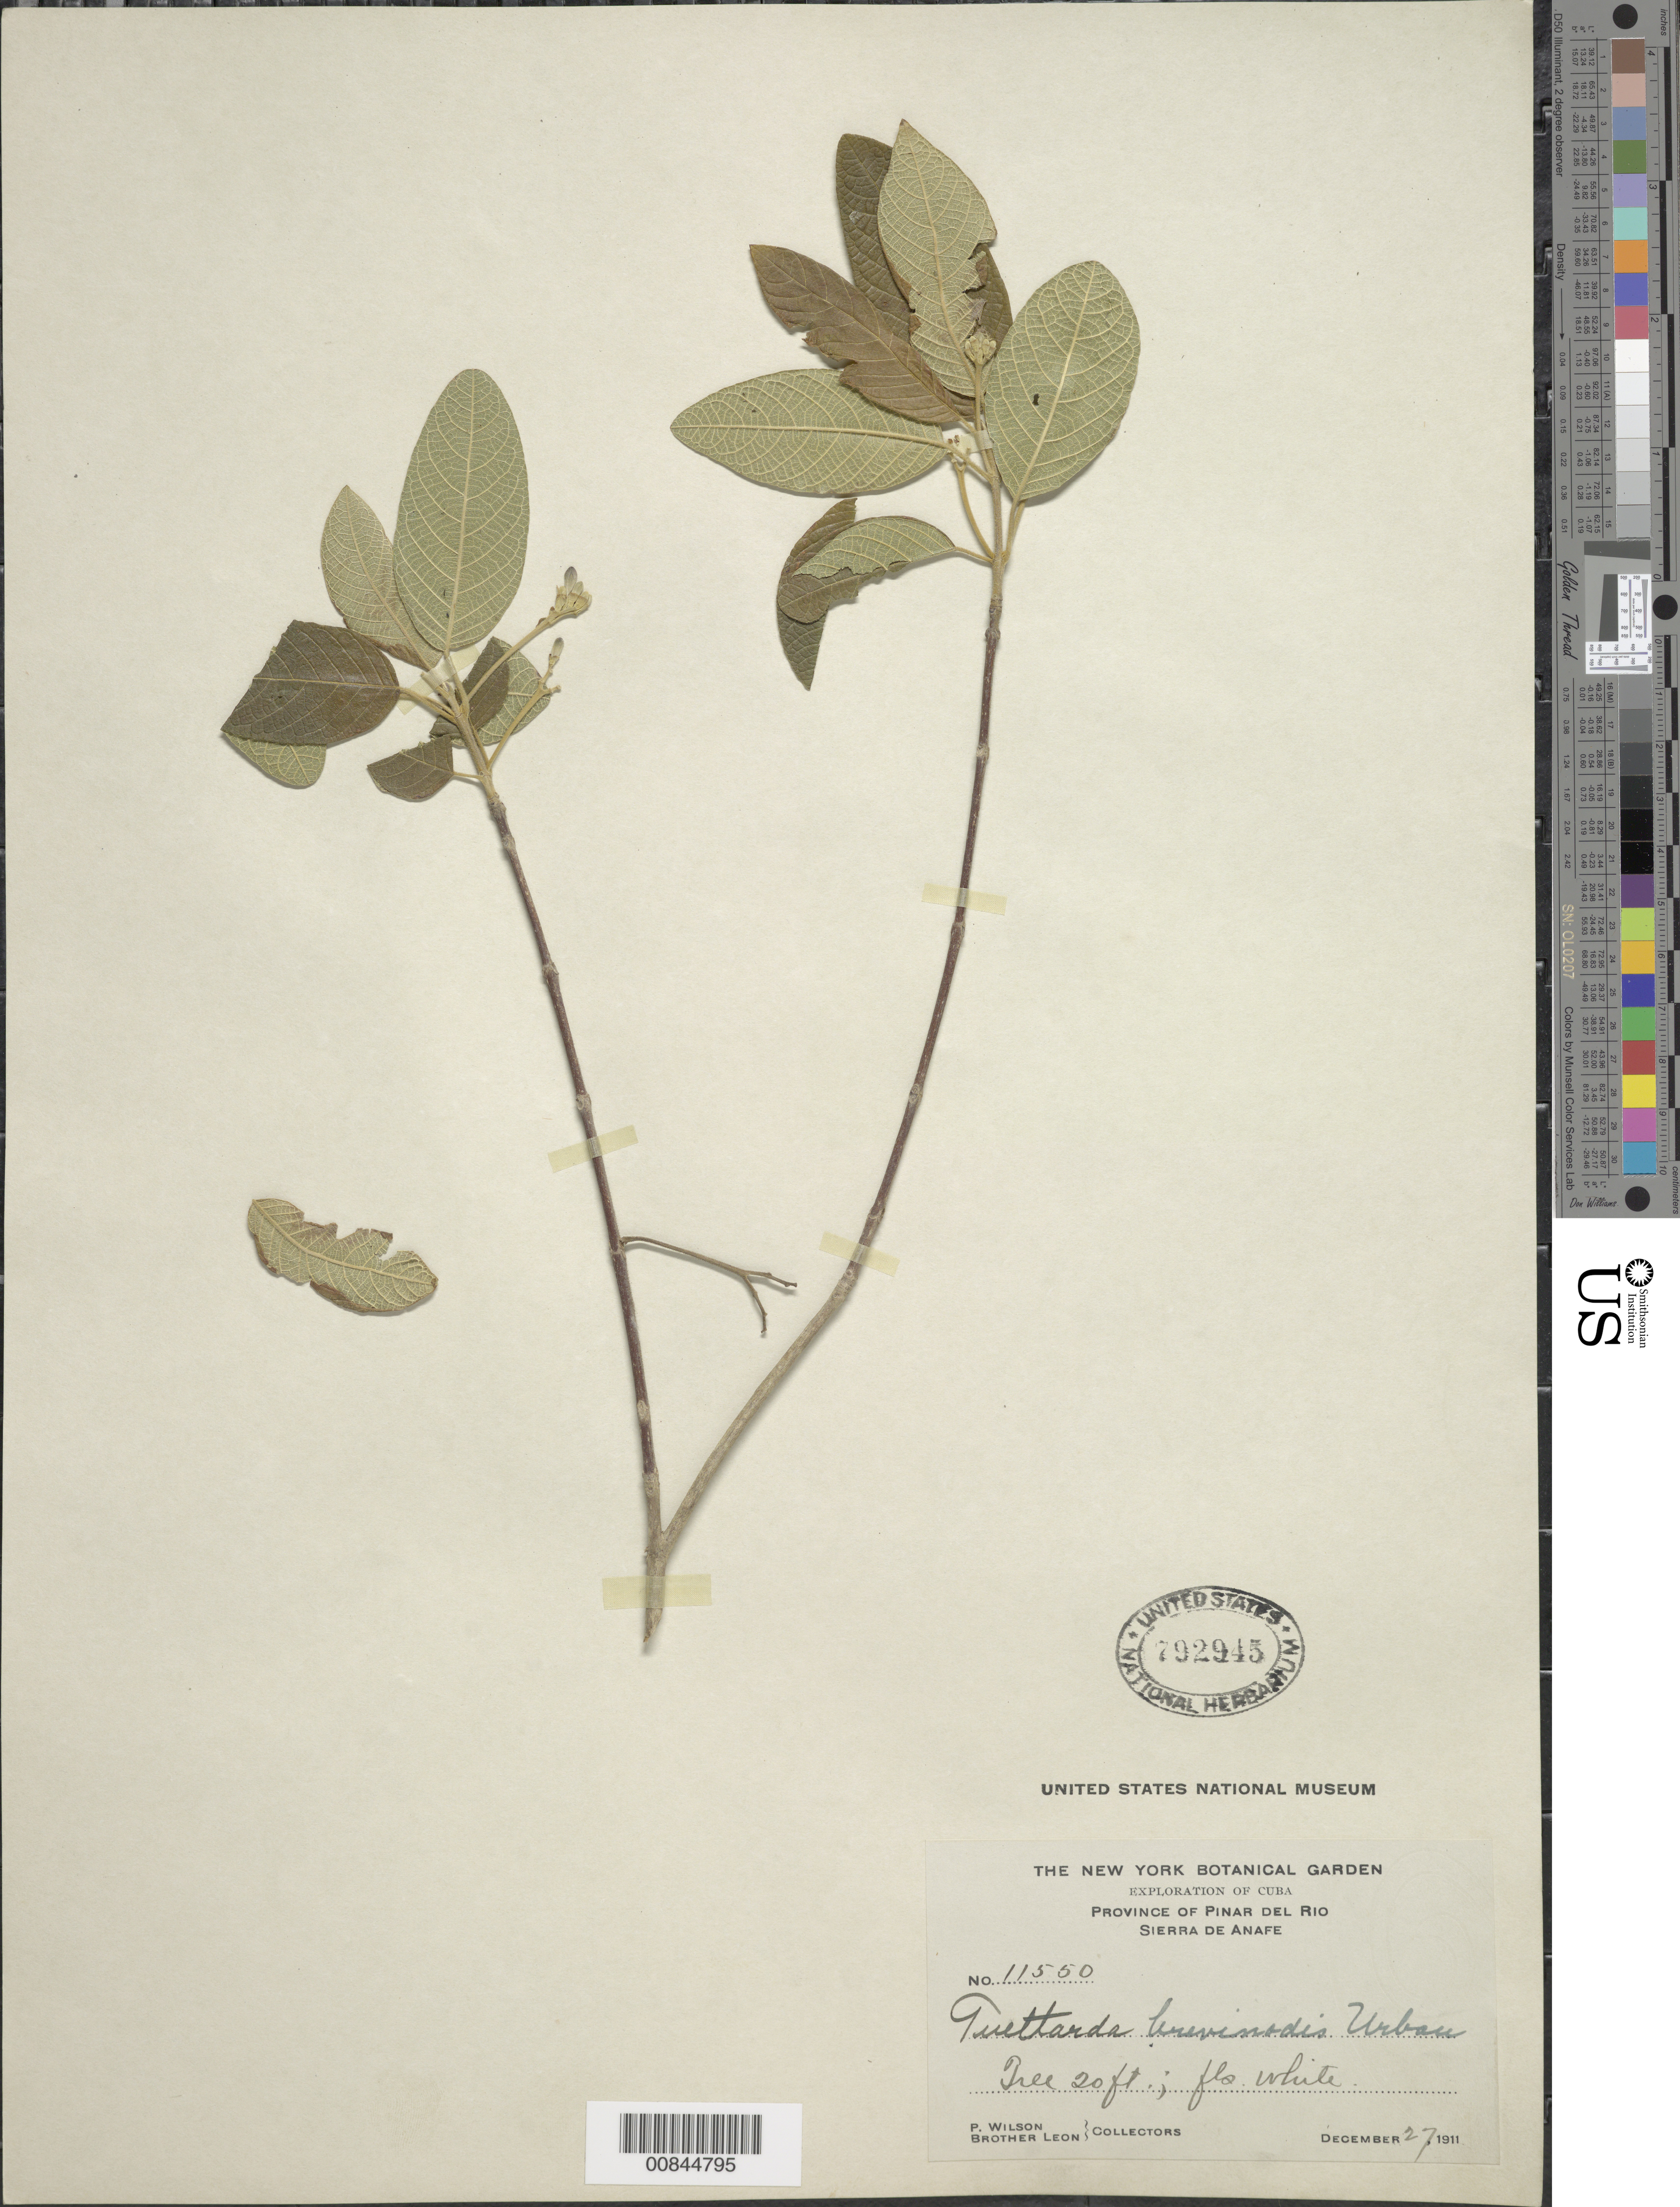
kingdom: Plantae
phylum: Tracheophyta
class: Magnoliopsida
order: Gentianales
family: Rubiaceae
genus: Guettarda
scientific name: Guettarda brevinodis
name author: Urb.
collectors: P. Wilson & Bro. León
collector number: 11550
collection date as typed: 27 Dec 1911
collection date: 1911-12-27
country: Cuba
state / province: Pinar del Río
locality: Sierra de Anafe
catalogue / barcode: US 792945